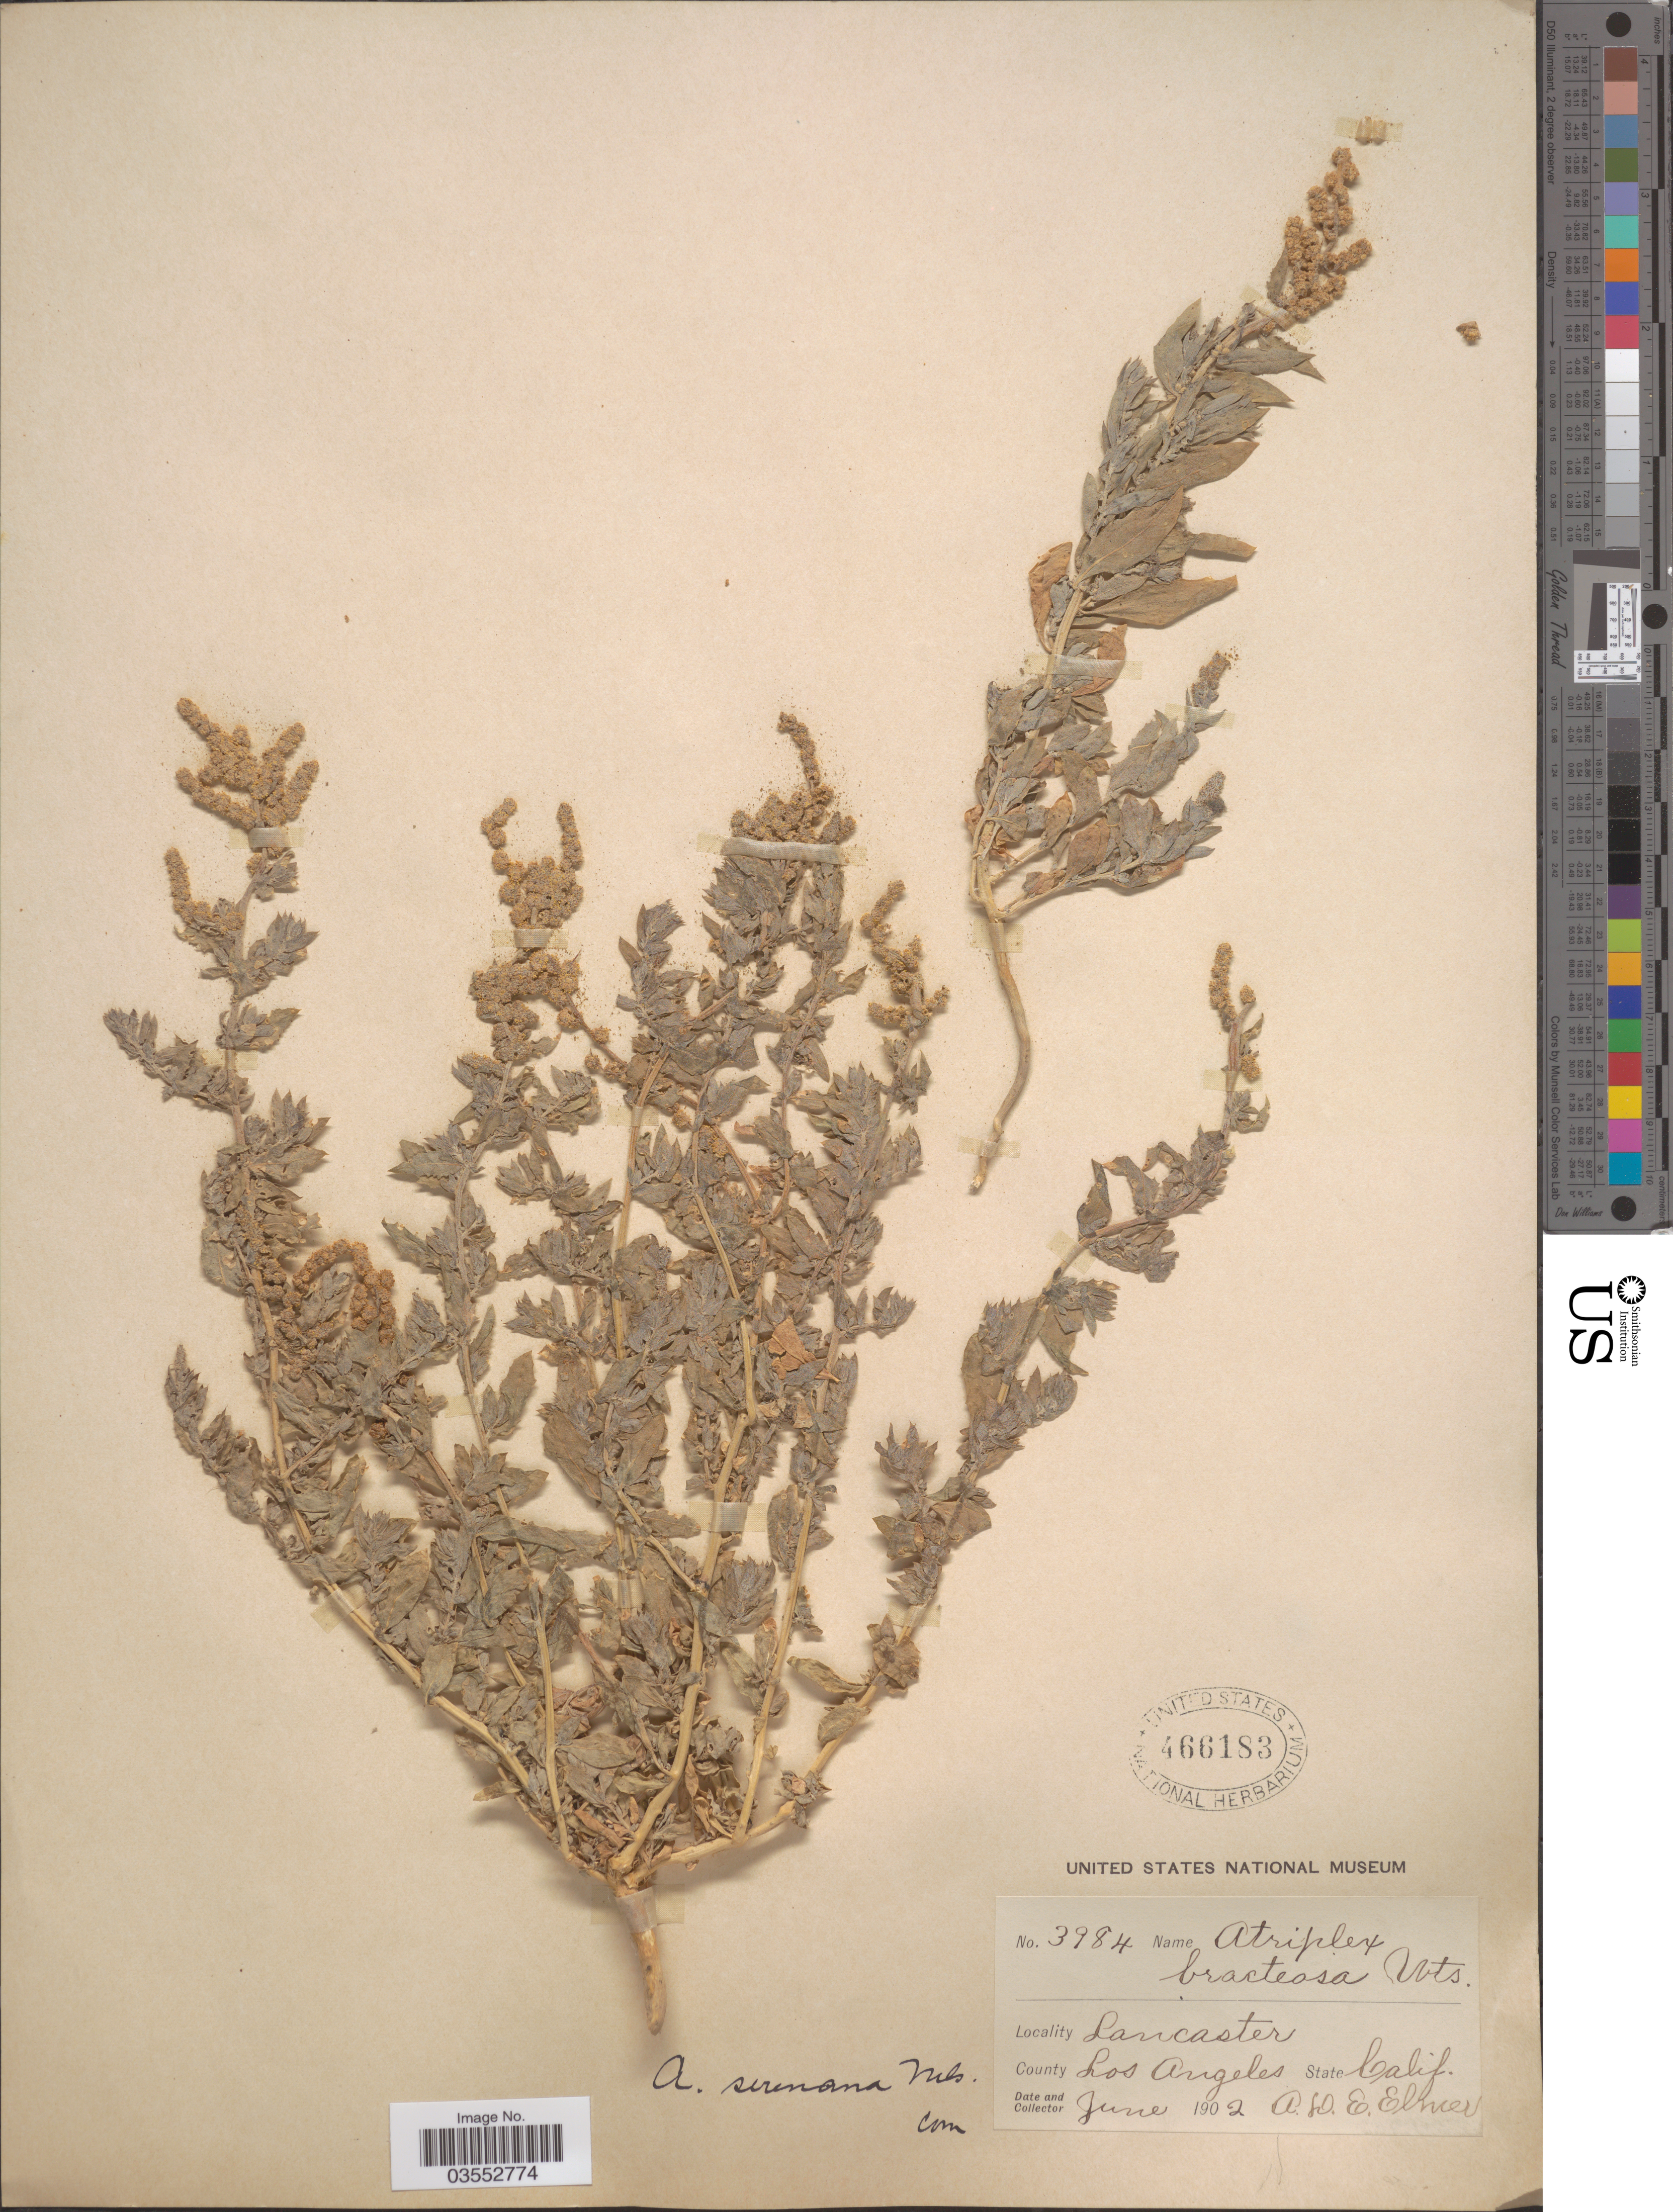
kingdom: Plantae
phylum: Tracheophyta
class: Magnoliopsida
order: Caryophyllales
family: Amaranthaceae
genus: Atriplex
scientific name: Atriplex serenana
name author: A. Nelson ex Abrams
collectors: A. D. E. Elmer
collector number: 3984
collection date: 1902-06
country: United States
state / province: California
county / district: Los Angeles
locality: Lancaster. County Los Angeles.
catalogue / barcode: US 466183